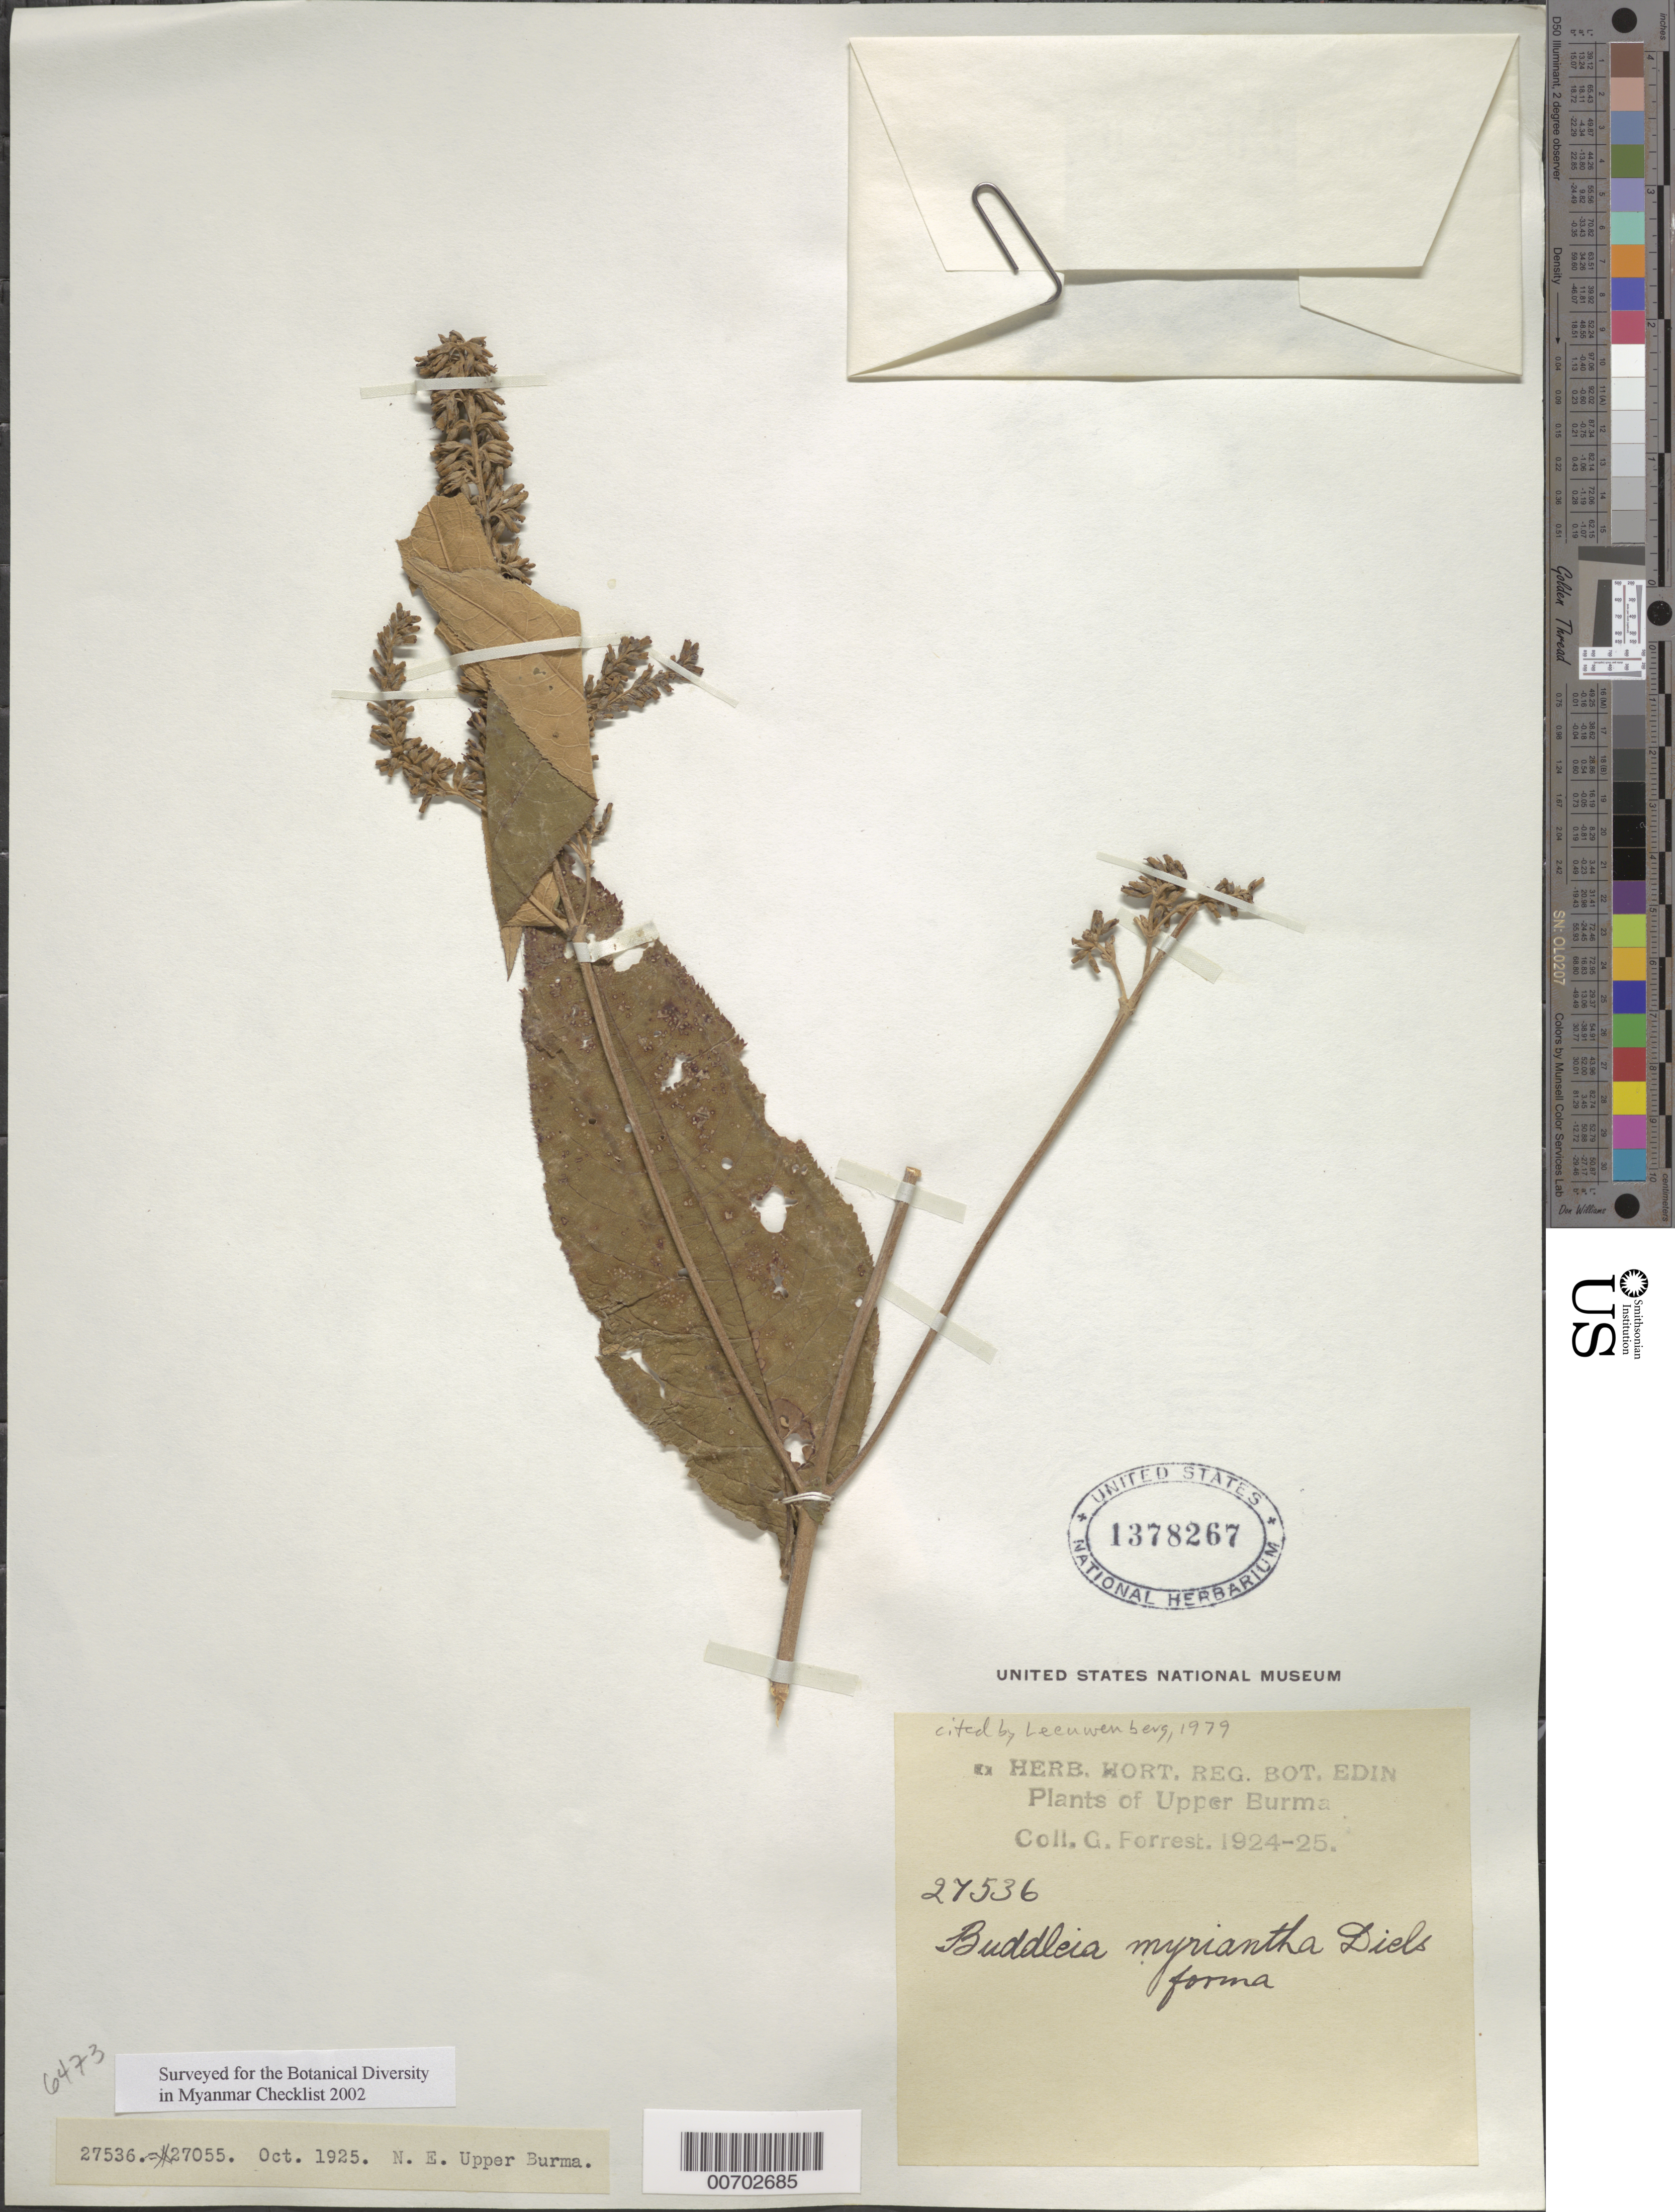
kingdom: Plantae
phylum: Tracheophyta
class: Magnoliopsida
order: Lamiales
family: Scrophulariaceae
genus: Buddleja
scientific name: Buddleja myriantha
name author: Kraenzl.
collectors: G. Forrest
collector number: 27536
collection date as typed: Oct 1925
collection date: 1925-10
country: Myanmar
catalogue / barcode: US 1378267